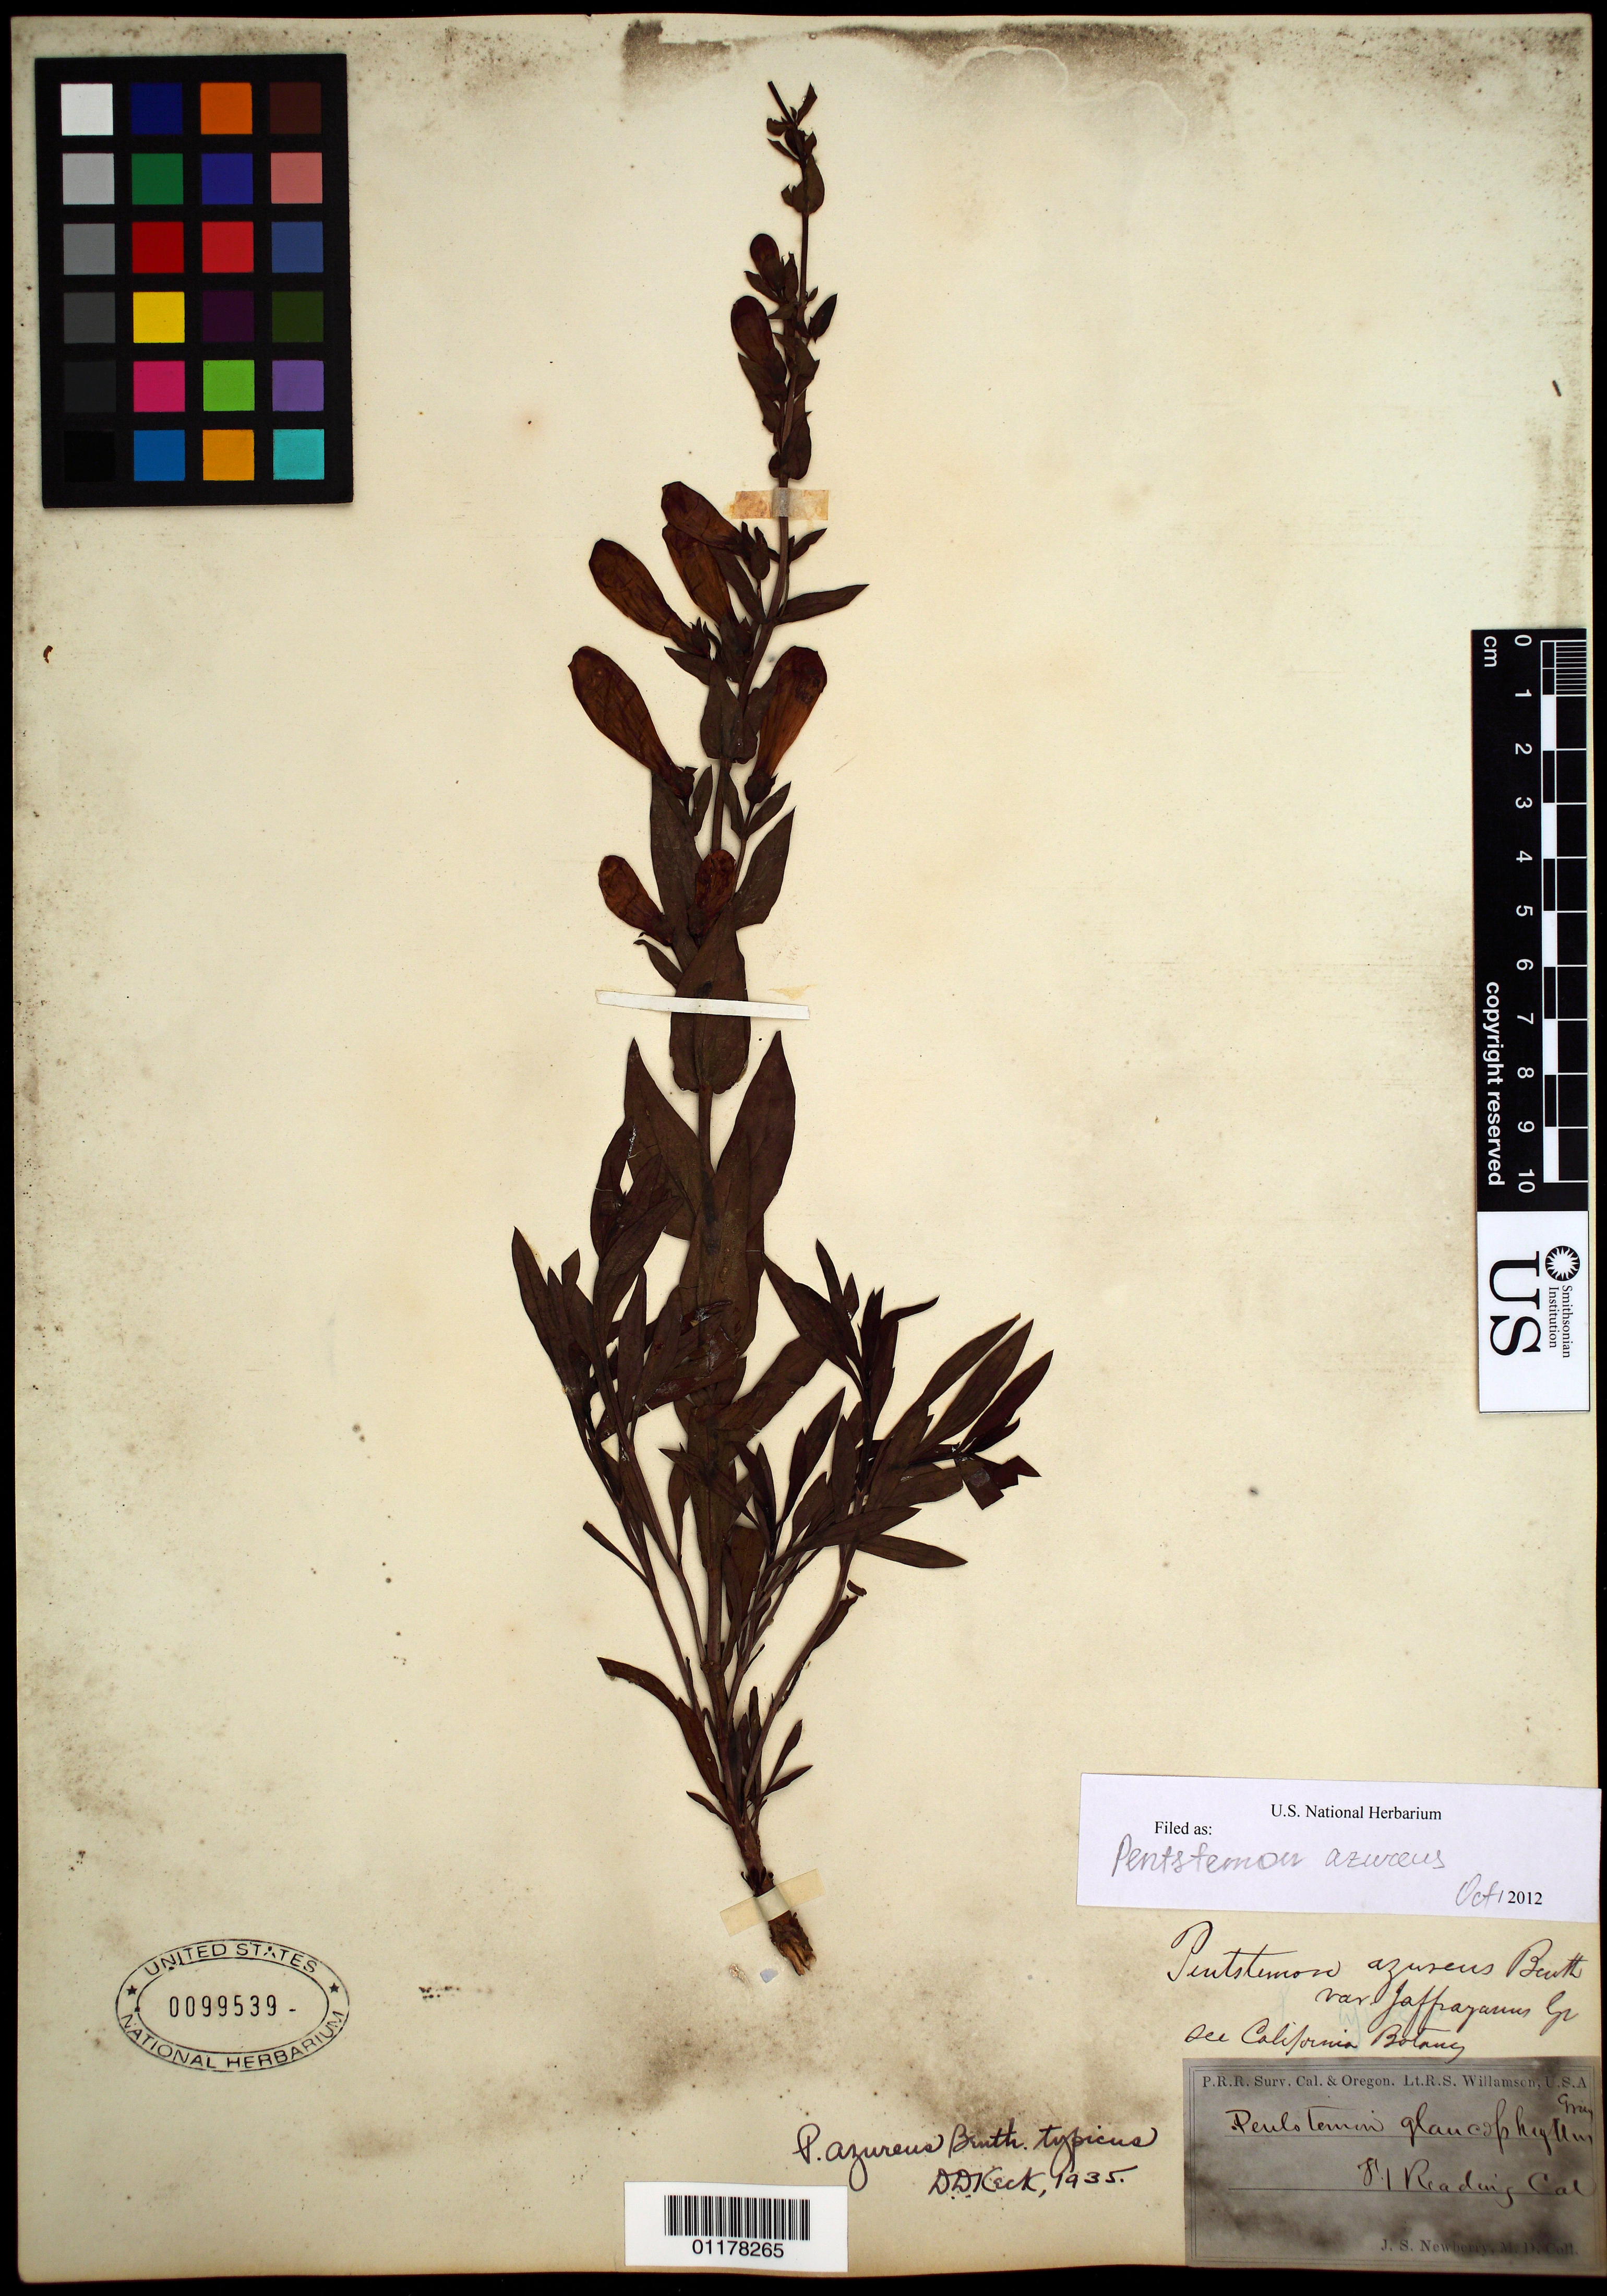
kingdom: Plantae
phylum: Tracheophyta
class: Magnoliopsida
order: Lamiales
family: Plantaginaceae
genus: Penstemon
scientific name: Penstemon azureus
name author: Benth.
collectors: J. S. Newberry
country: United States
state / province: California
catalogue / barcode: US 99539